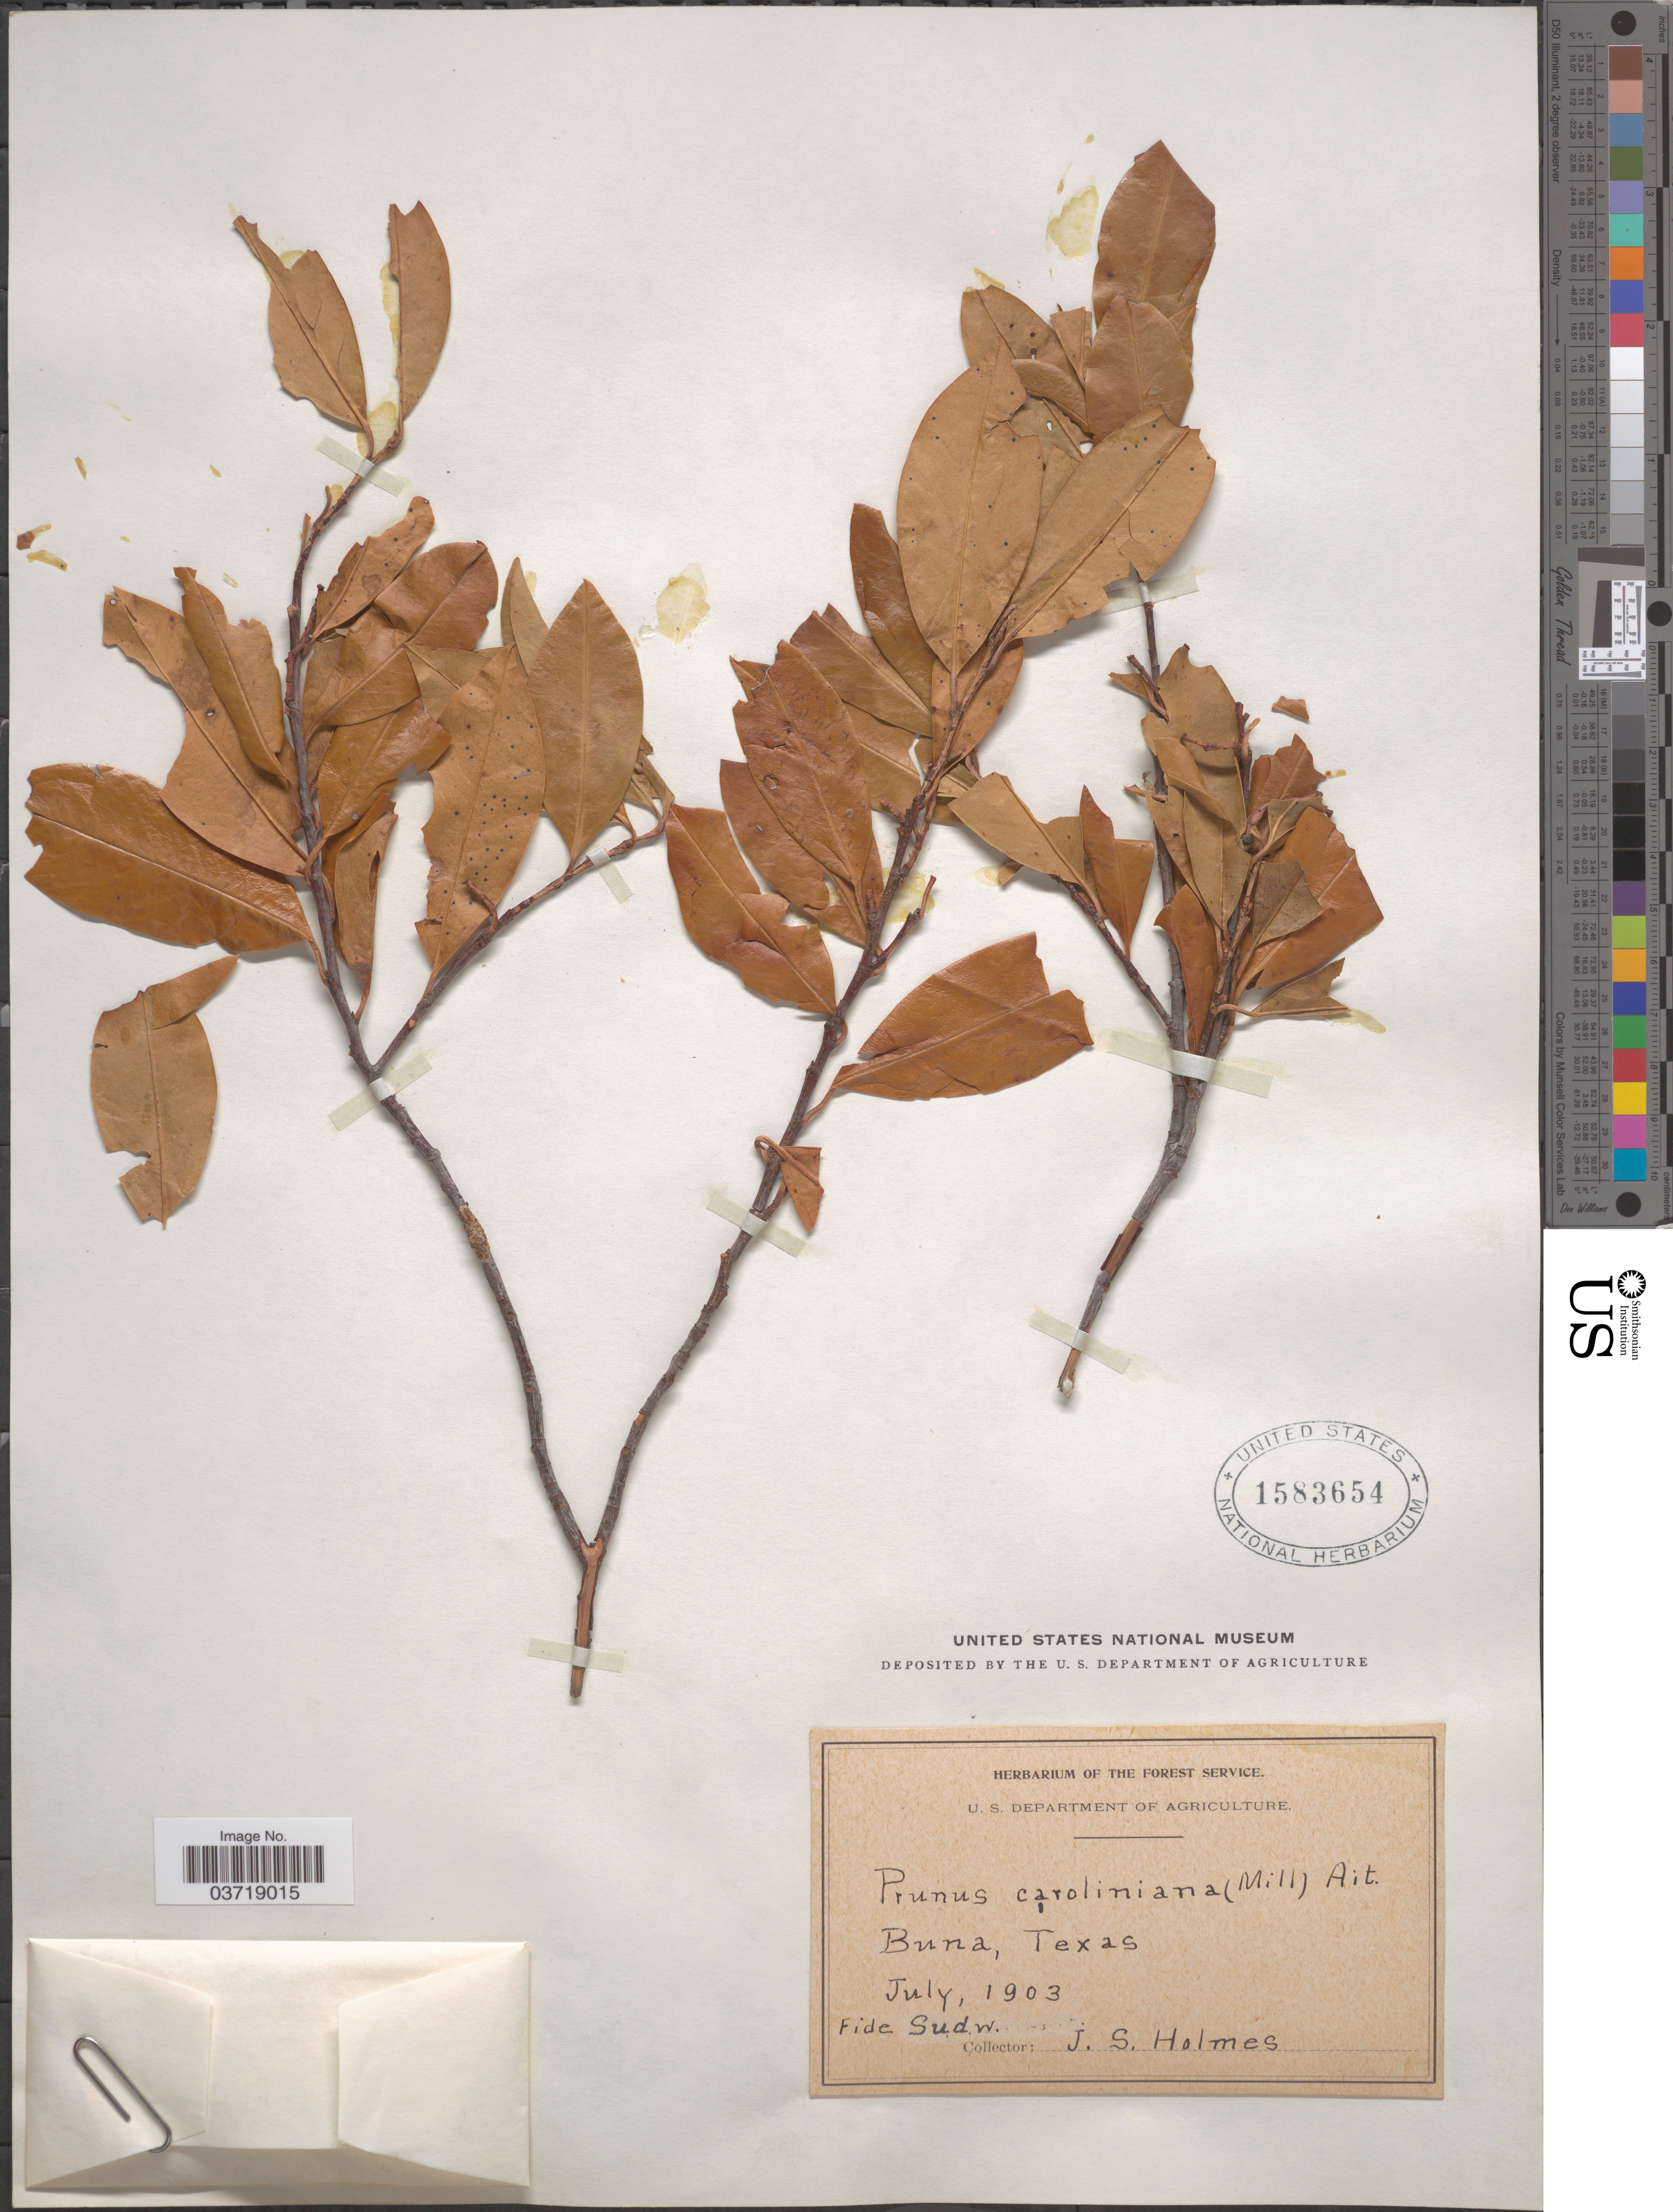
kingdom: Plantae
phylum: Tracheophyta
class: Magnoliopsida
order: Rosales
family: Rosaceae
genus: Prunus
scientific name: Prunus caroliniana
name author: (Mill.) Aiton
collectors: J. Holmes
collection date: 1903-07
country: United States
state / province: Texas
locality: Buna.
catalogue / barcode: US 1583654